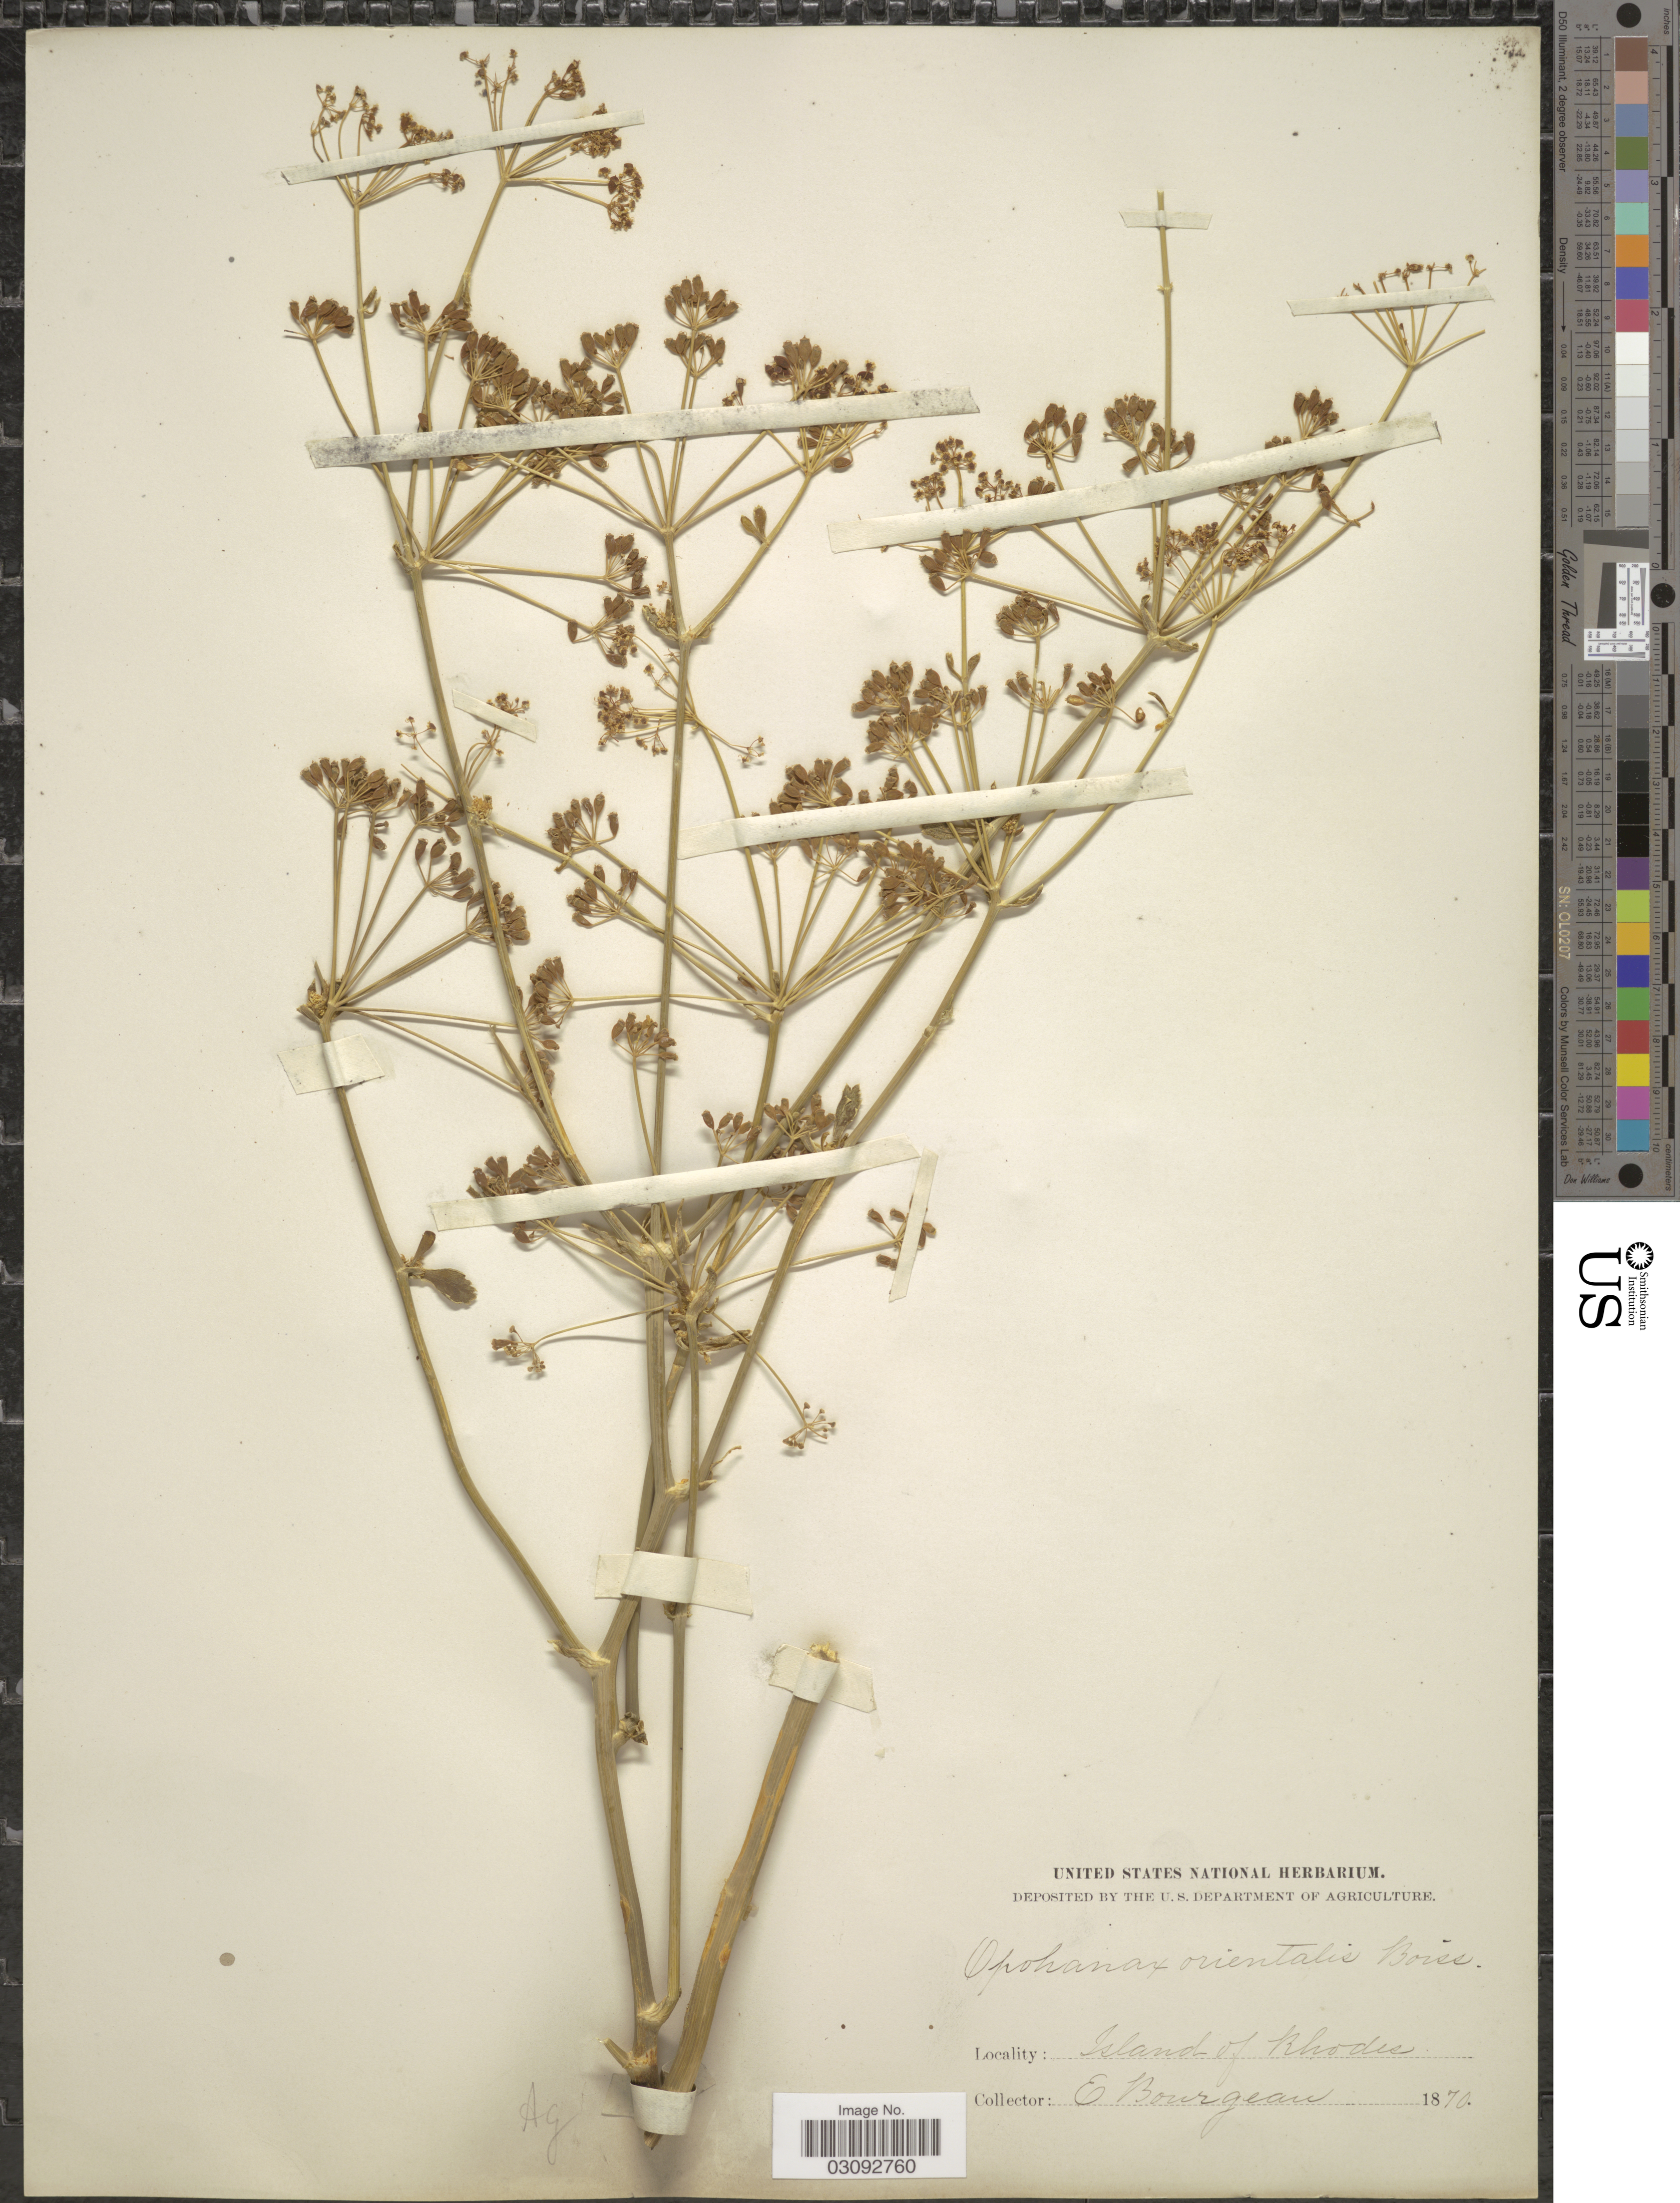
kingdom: Plantae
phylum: Tracheophyta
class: Magnoliopsida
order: Apiales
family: Apiaceae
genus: Opopanax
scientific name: Opopanax orientalis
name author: Boiss.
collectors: E. Bourgeau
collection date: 1870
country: Greece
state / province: South Aegean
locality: Island of Rhodes.